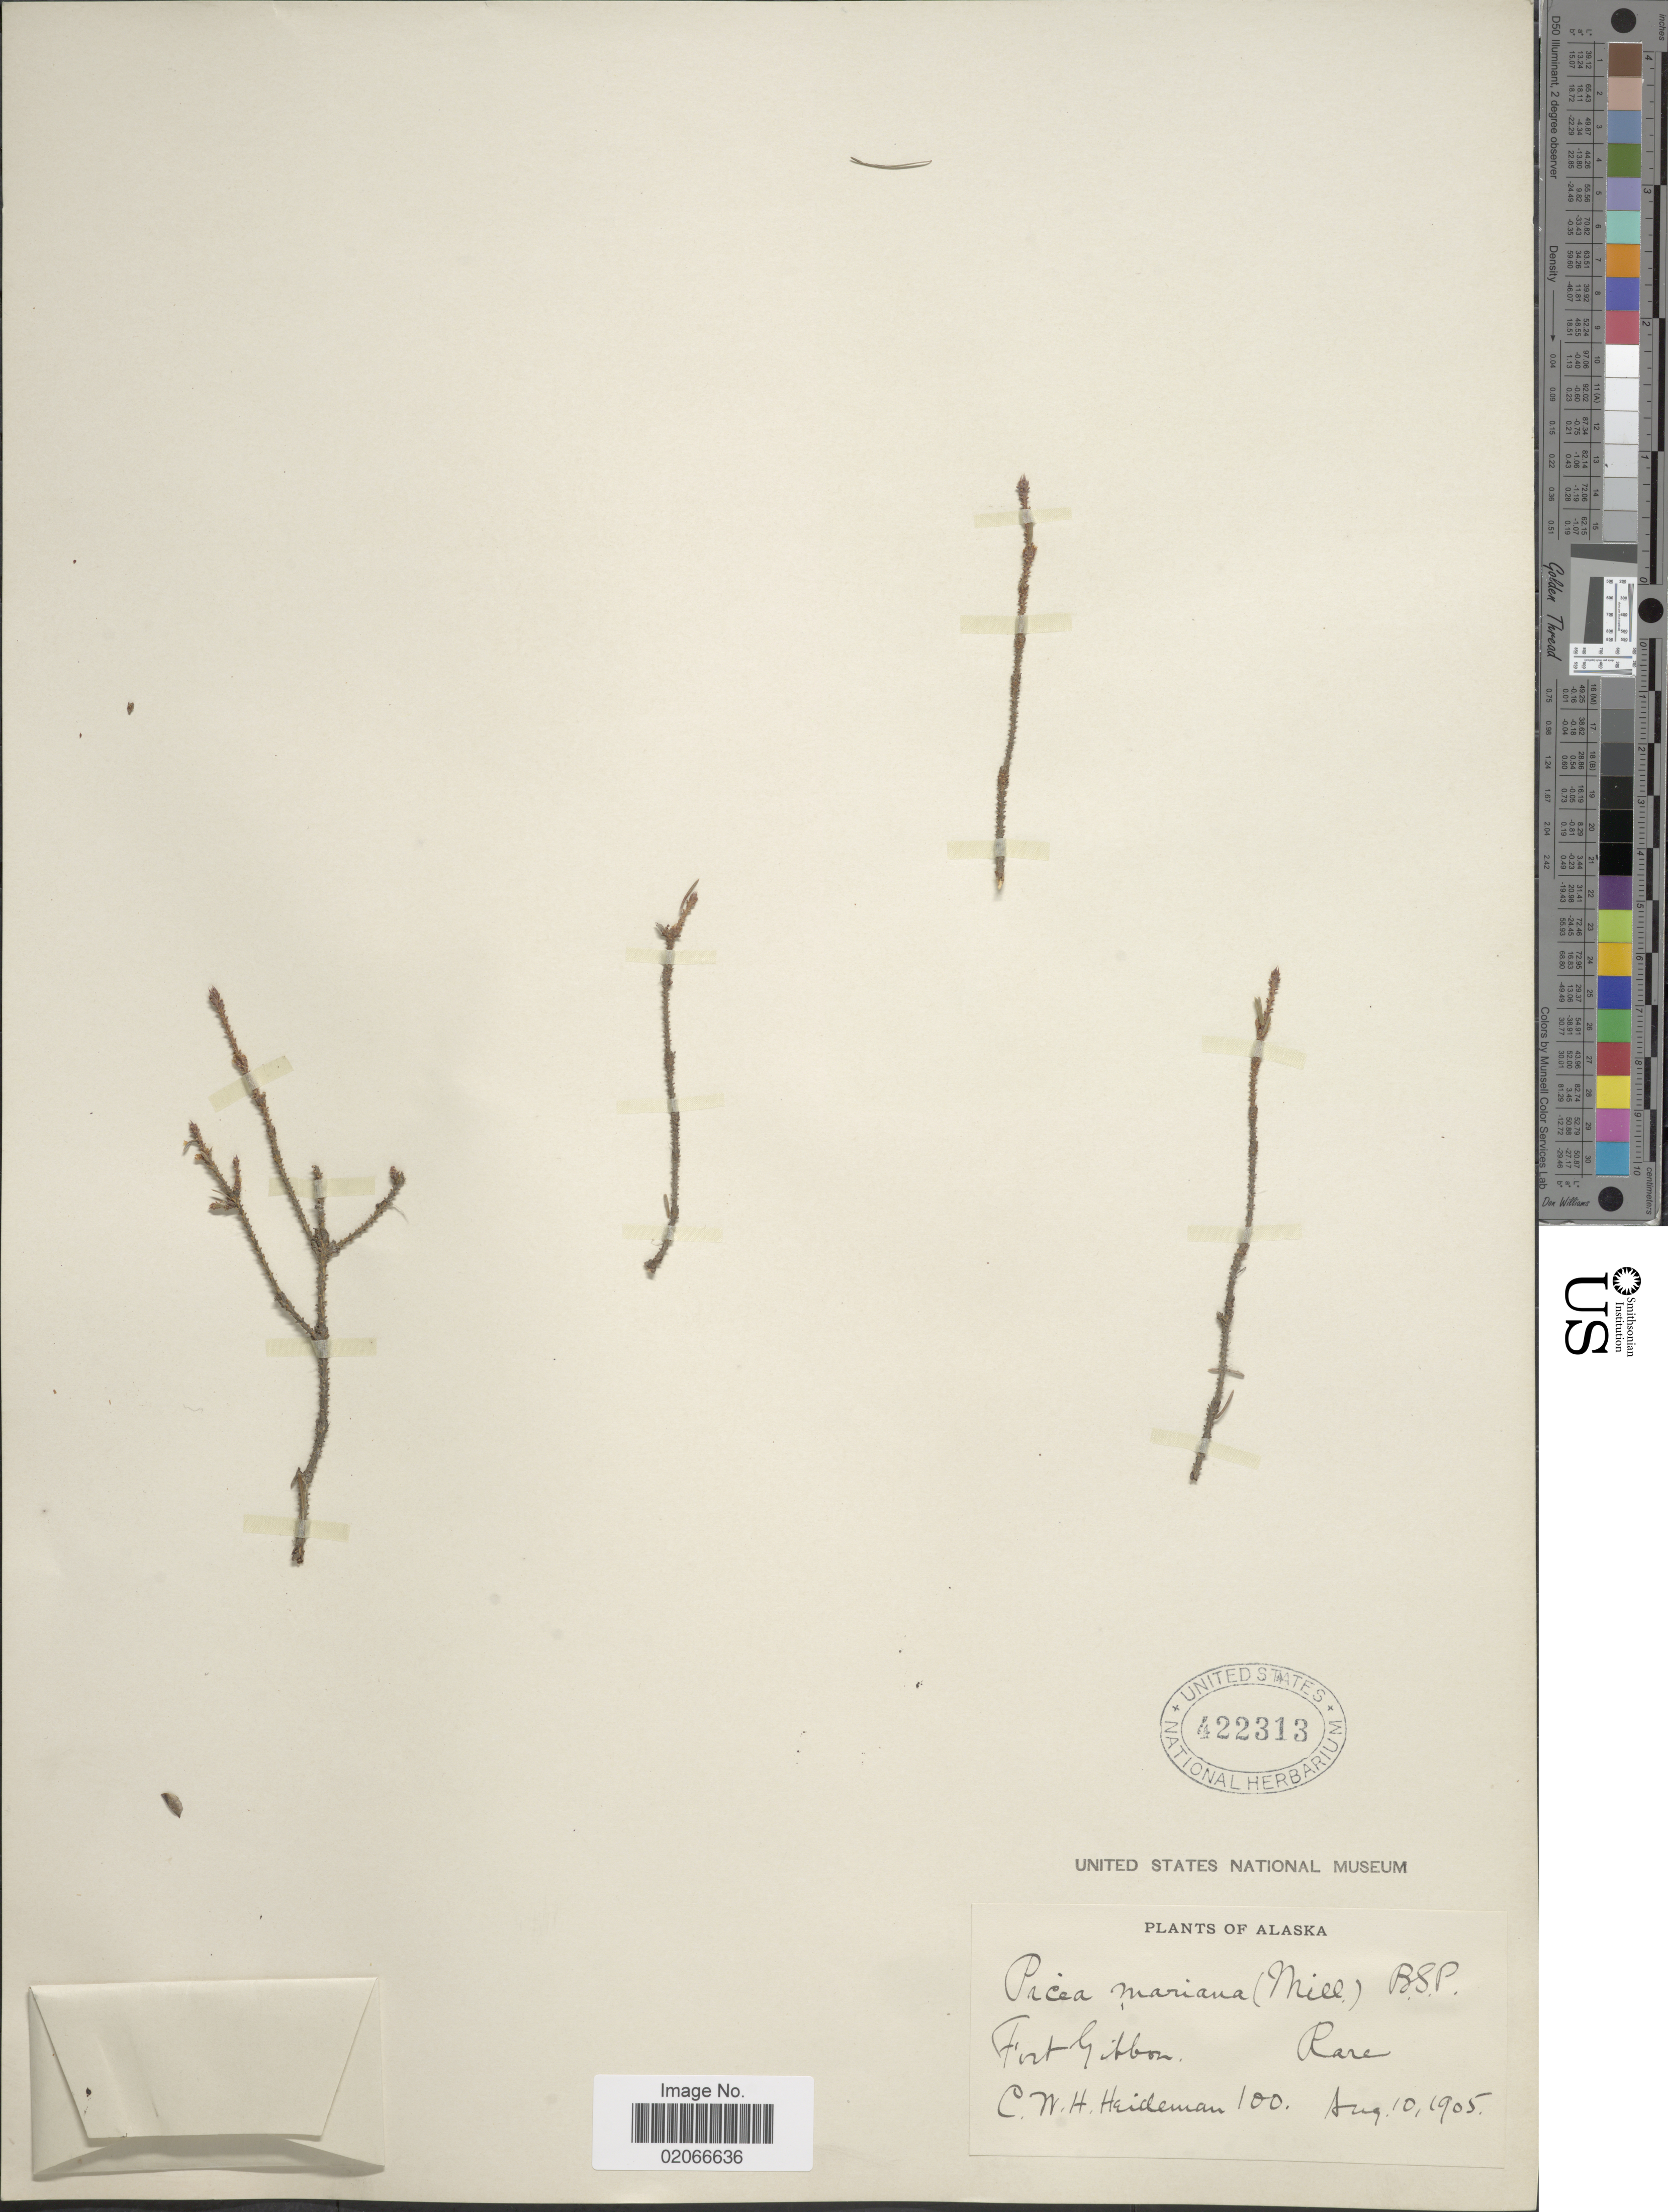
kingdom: Plantae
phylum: Tracheophyta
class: Pinopsida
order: Pinales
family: Pinaceae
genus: Picea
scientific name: Picea mariana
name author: (Mill.) Britton, Stearns & Poggenb.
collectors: C. Heideman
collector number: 100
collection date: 1905-08-10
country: United States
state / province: Alaska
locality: Fort Gibbon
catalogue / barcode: US 422313